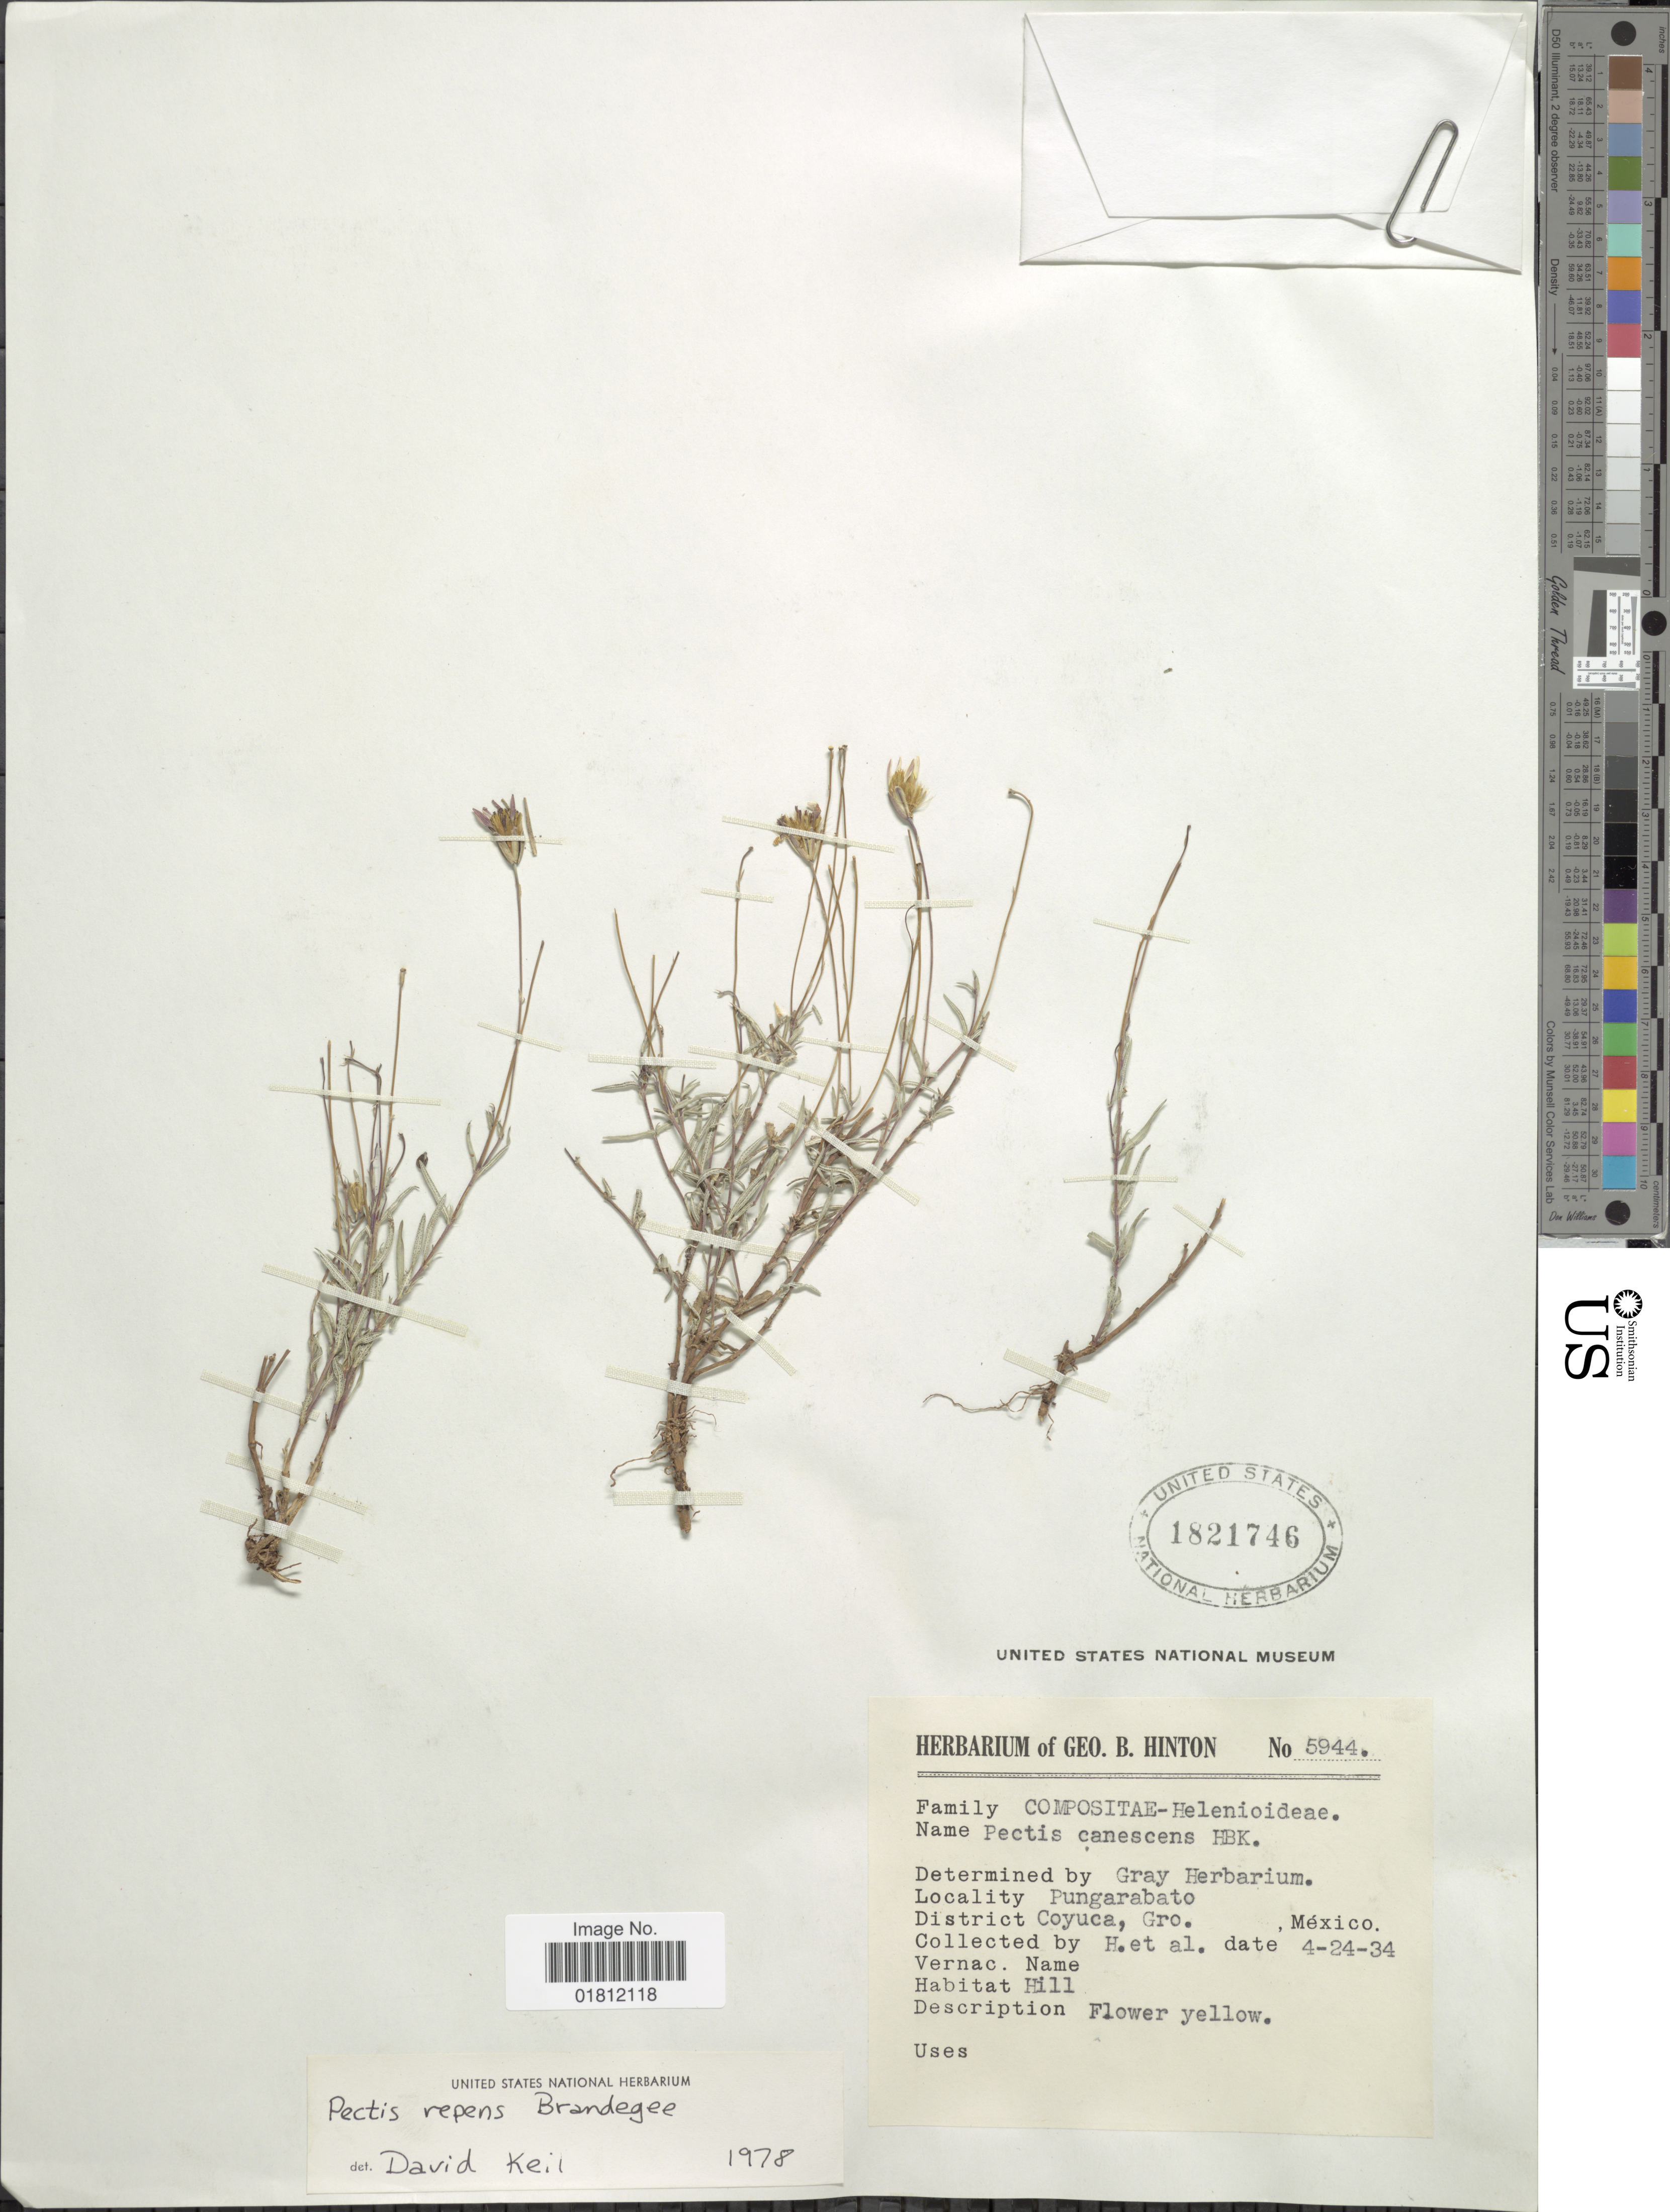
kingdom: Plantae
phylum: Tracheophyta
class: Magnoliopsida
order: Asterales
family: Asteraceae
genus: Pectis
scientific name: Pectis repens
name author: Brandegee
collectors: G. B. Hinton & et al.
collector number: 5944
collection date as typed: Transcribed d/m/y: 24/4/34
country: Mexico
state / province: Guerrero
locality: Pungarabato, Coyuca, Gro. Mexico,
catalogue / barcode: US 1821746